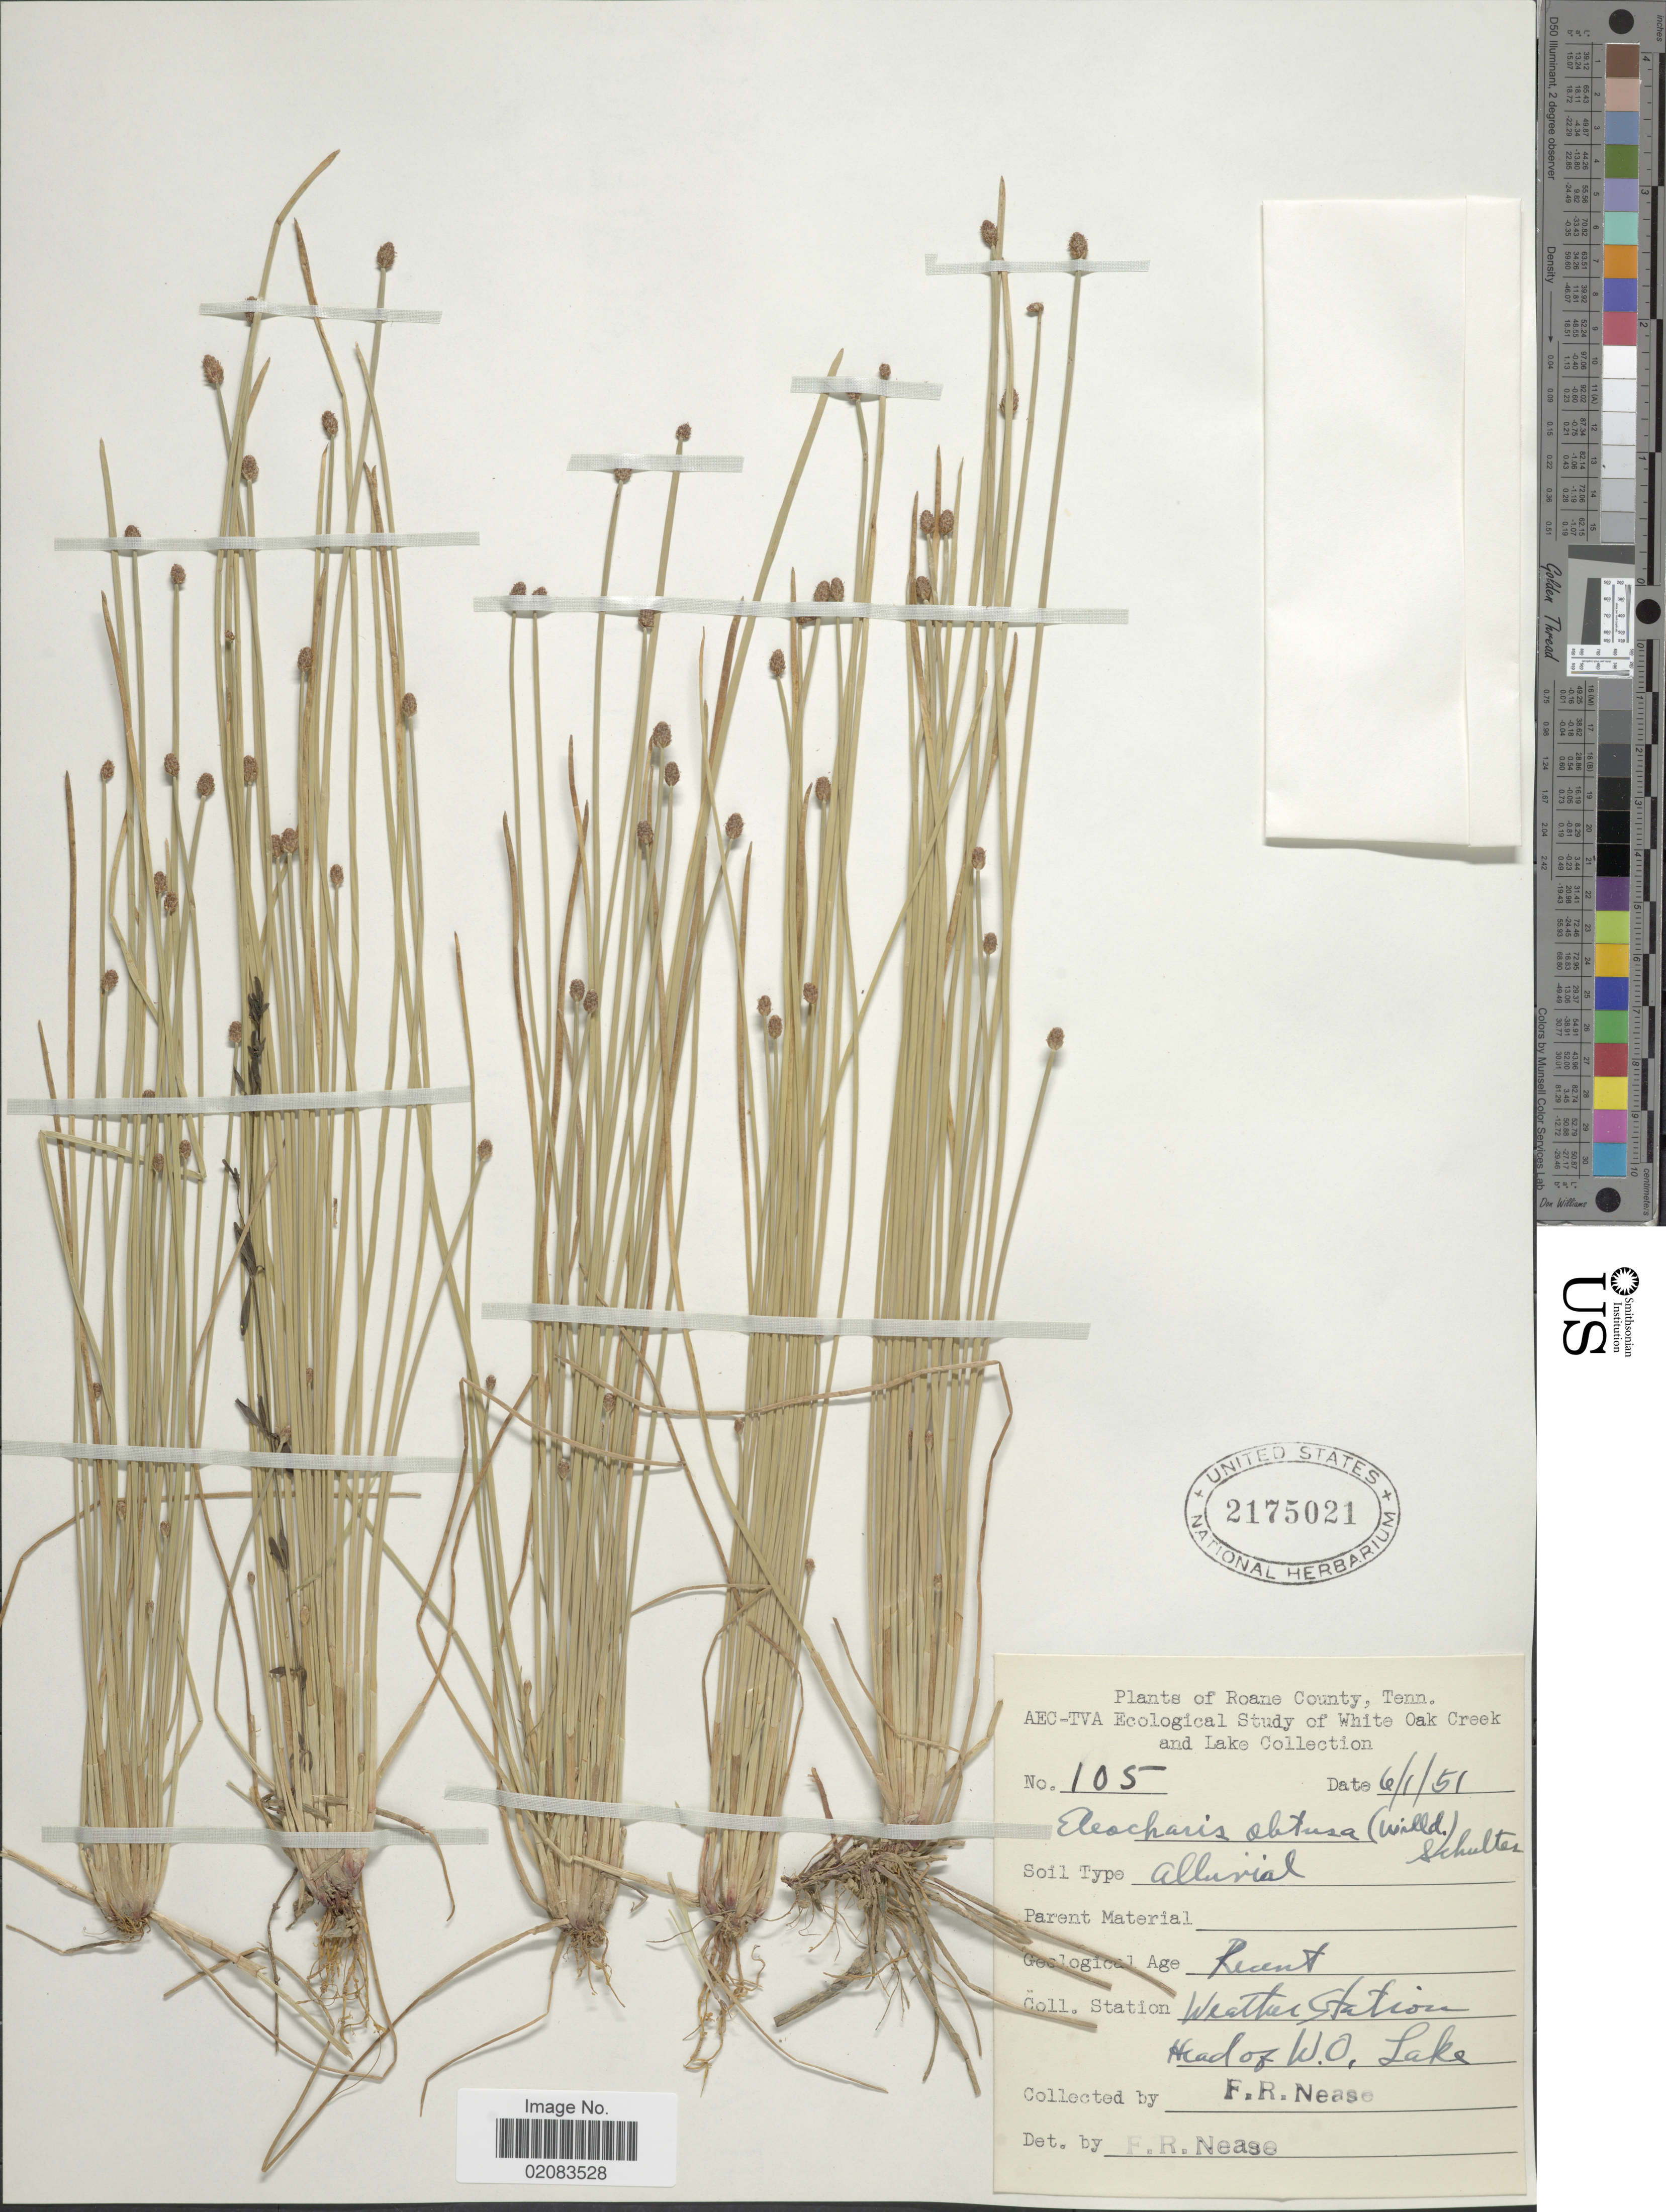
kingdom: Plantae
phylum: Tracheophyta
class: Liliopsida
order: Poales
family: Cyperaceae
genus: Eleocharis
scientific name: Eleocharis obtusa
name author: (Willd.) Schult.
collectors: F. Nease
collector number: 105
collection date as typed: Transcribed d/m/y: 1/6/51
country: United States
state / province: Tennessee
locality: Roane County, AEC-TVA Ecological Study of White Oak Creek and Lake Collection, Weather Station Head of W. O. Lake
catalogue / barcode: US 2175021